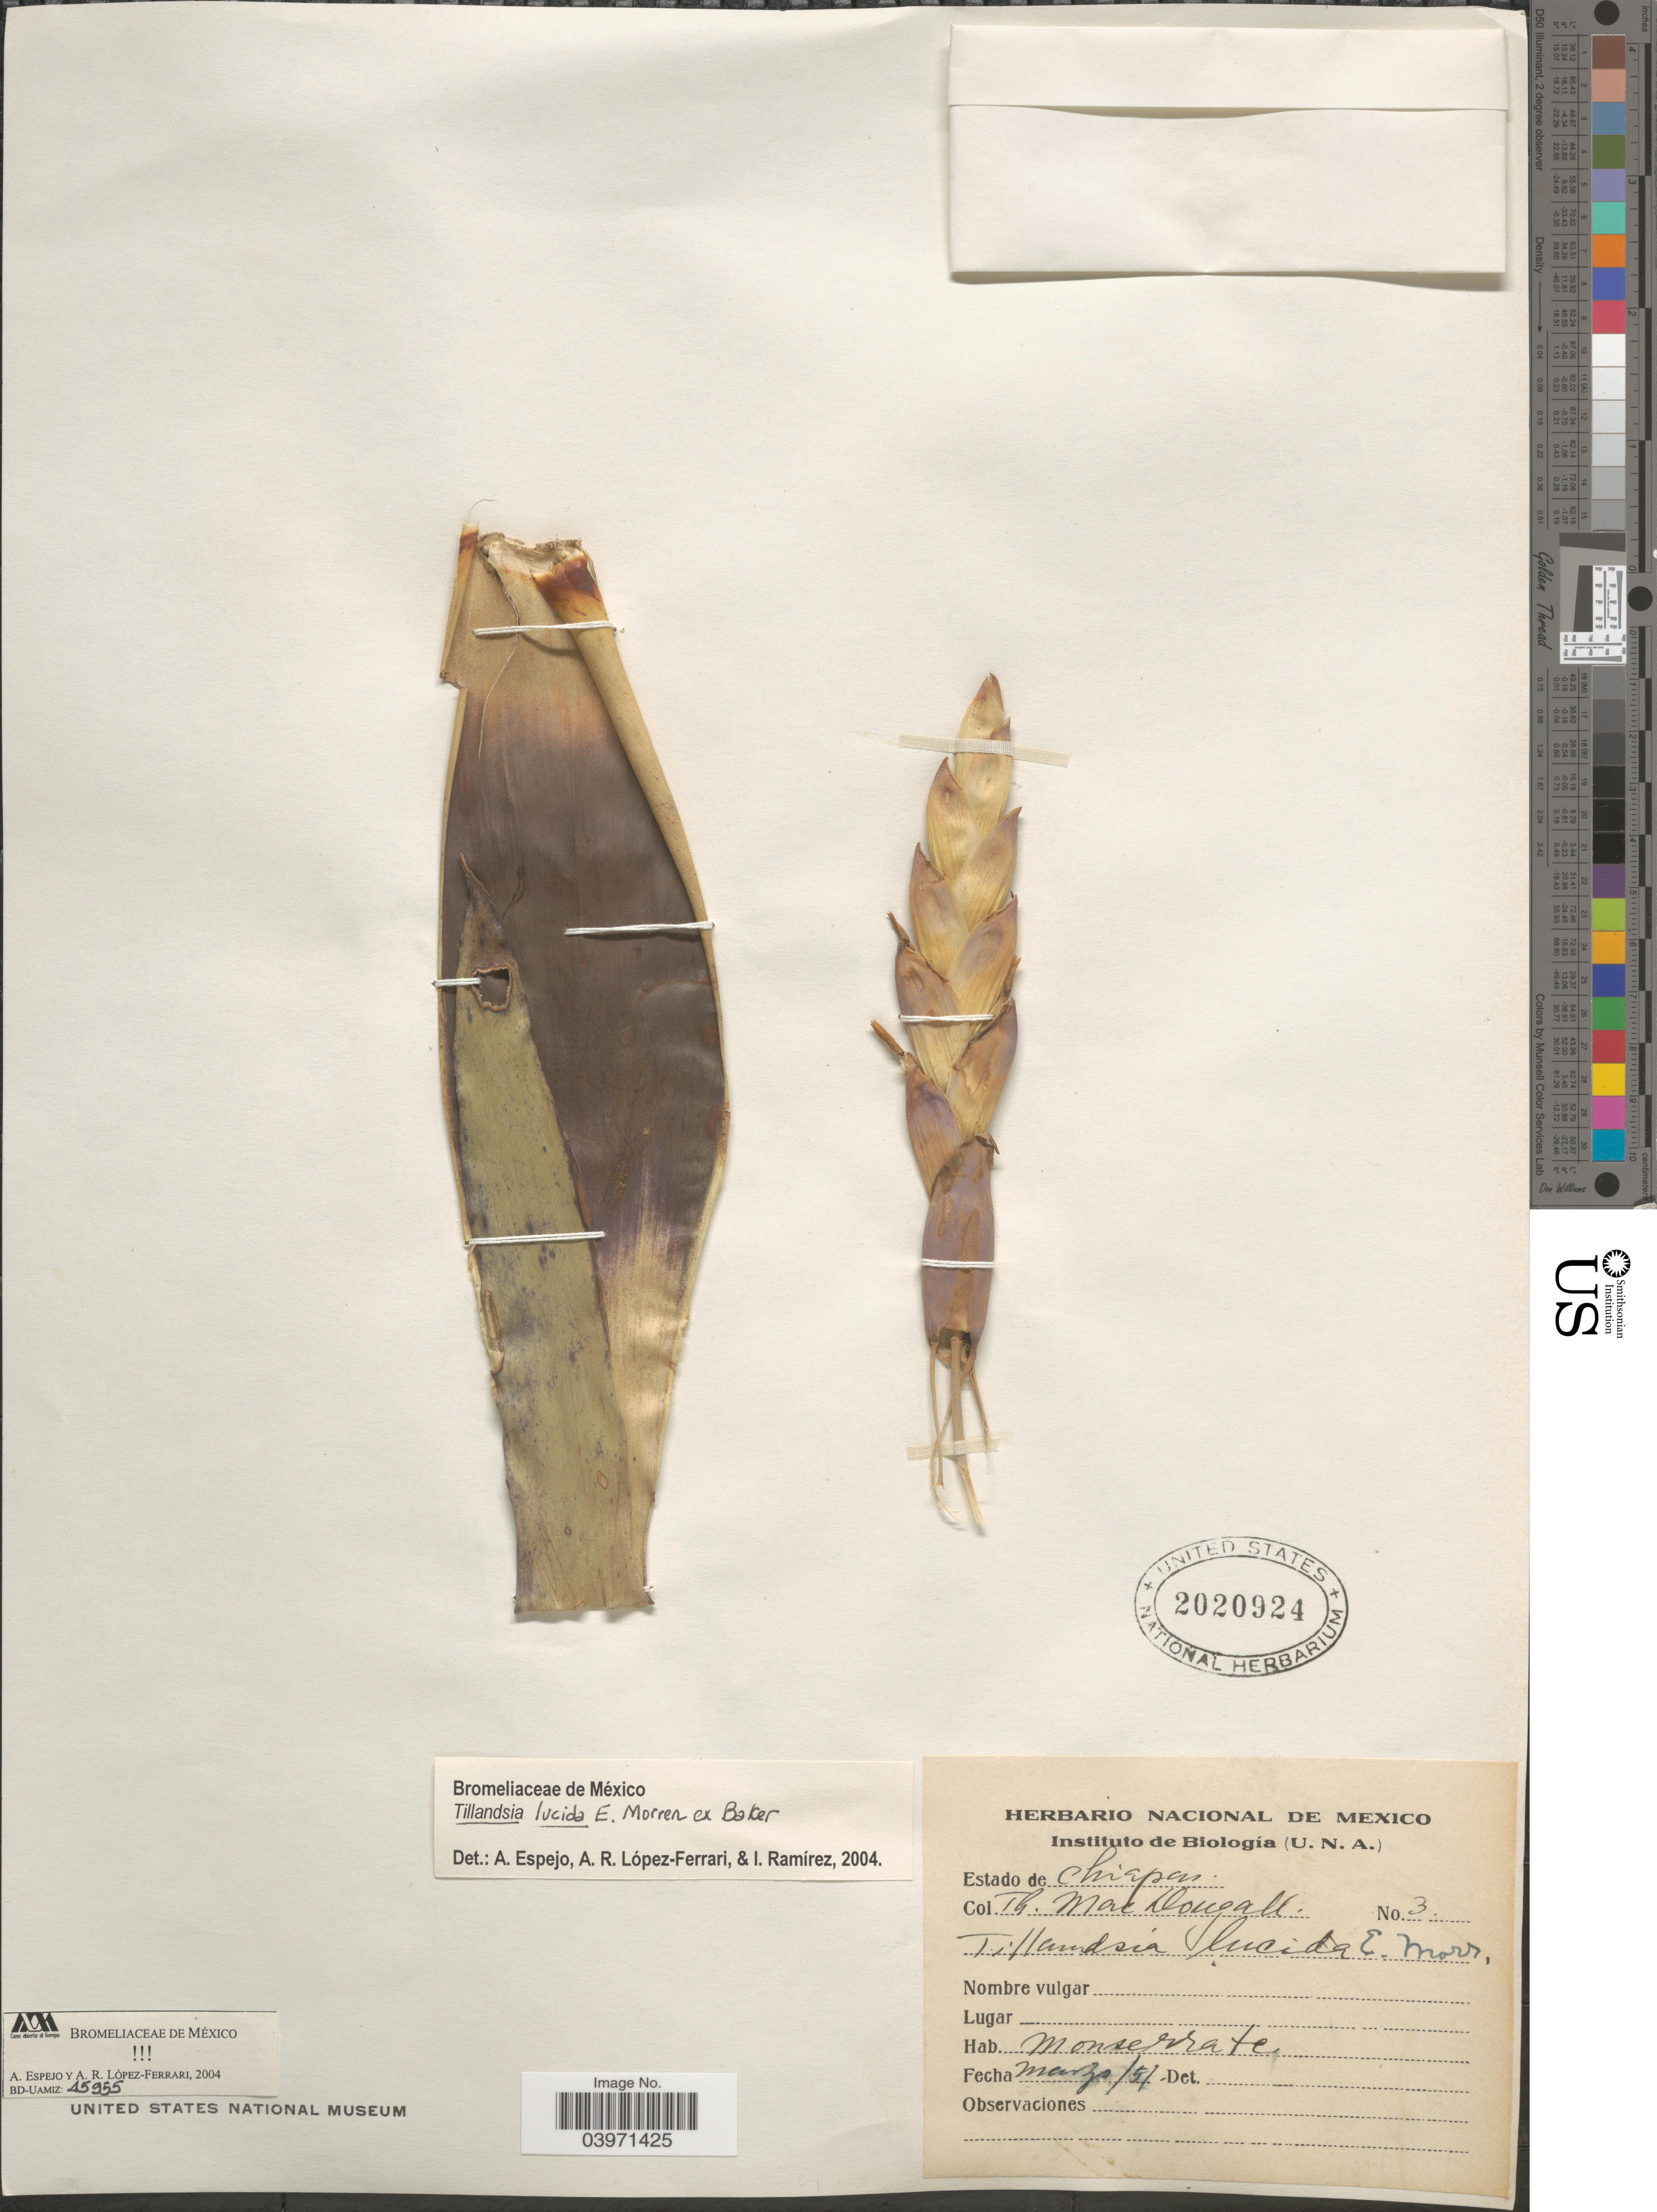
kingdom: Plantae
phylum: Tracheophyta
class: Liliopsida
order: Poales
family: Bromeliaceae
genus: Tillandsia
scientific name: Tillandsia lucida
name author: É. Morren ex Baker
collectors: T. B. MacDougall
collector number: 3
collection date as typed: Transcribed d/m/y: /3/51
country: Mexico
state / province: Chiapas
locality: Monserrate.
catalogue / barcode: US 2020924